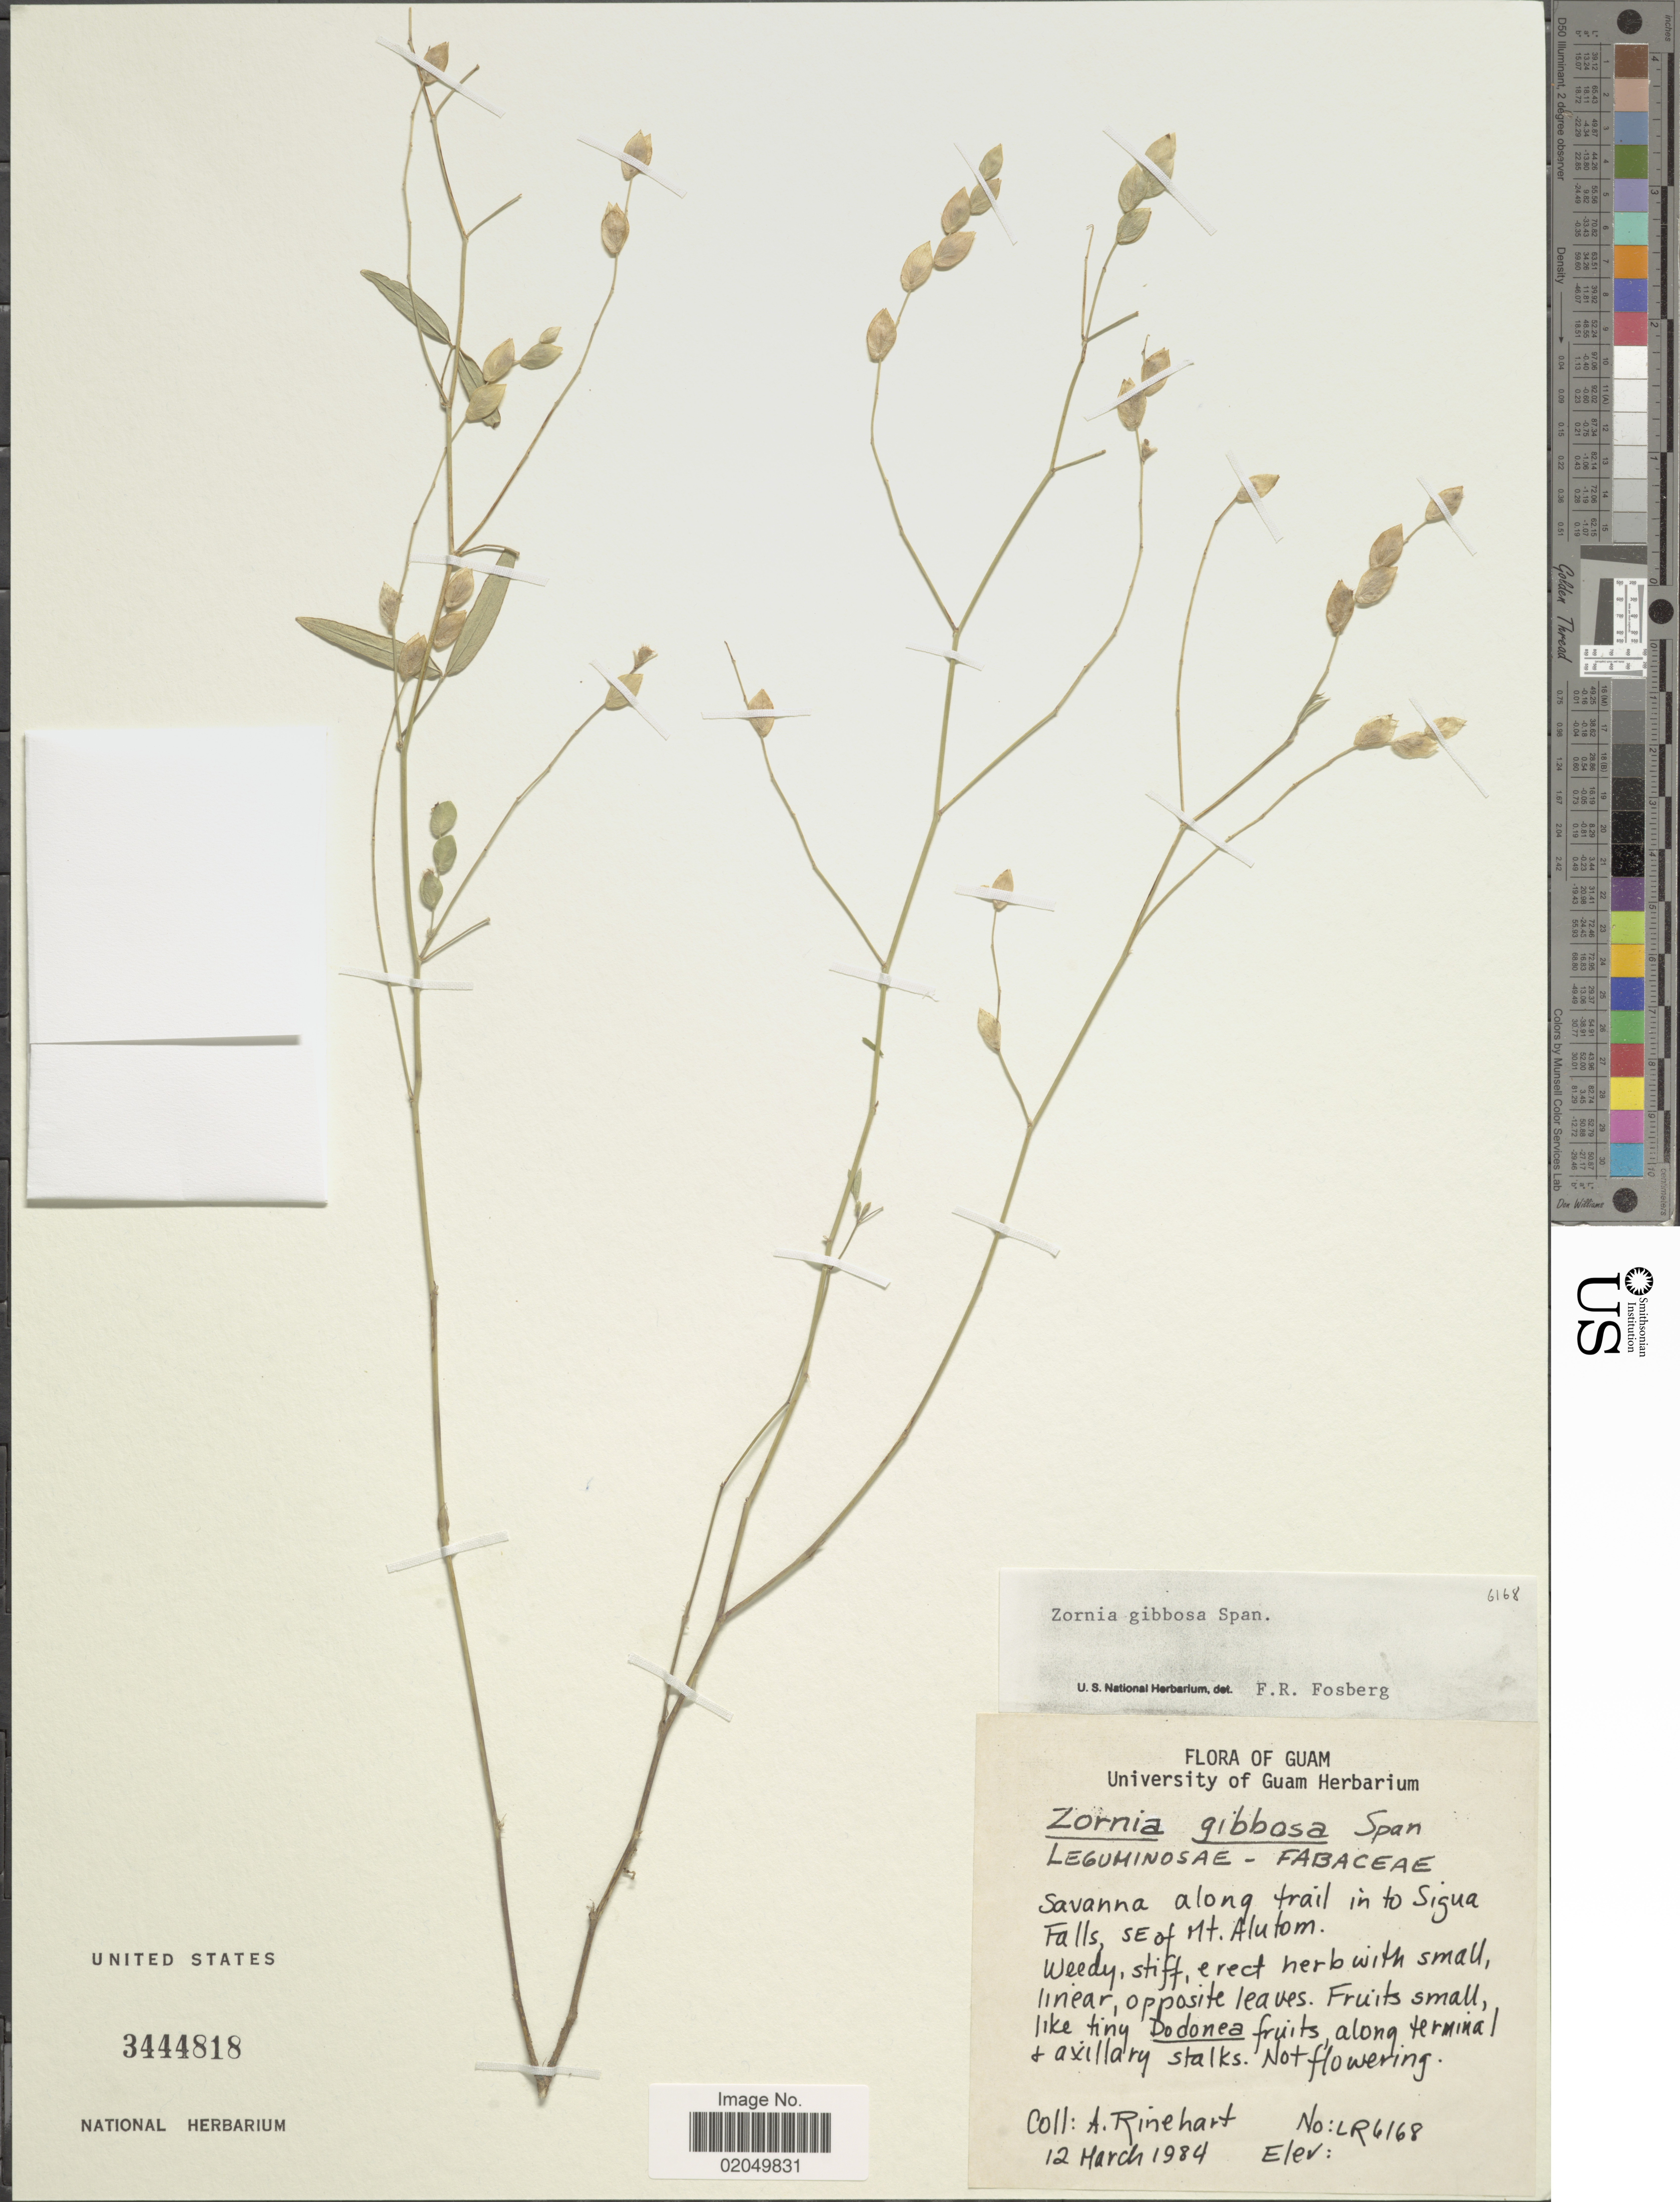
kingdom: Plantae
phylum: Tracheophyta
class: Magnoliopsida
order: Fabales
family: Fabaceae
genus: Zornia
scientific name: Zornia gibbosa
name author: Spanoghe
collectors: A. Rinehart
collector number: LR6168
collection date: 1984-03-12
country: Guam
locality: Along trail into Sigua Falls, SE of Mt. Alutom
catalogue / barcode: US 3444818